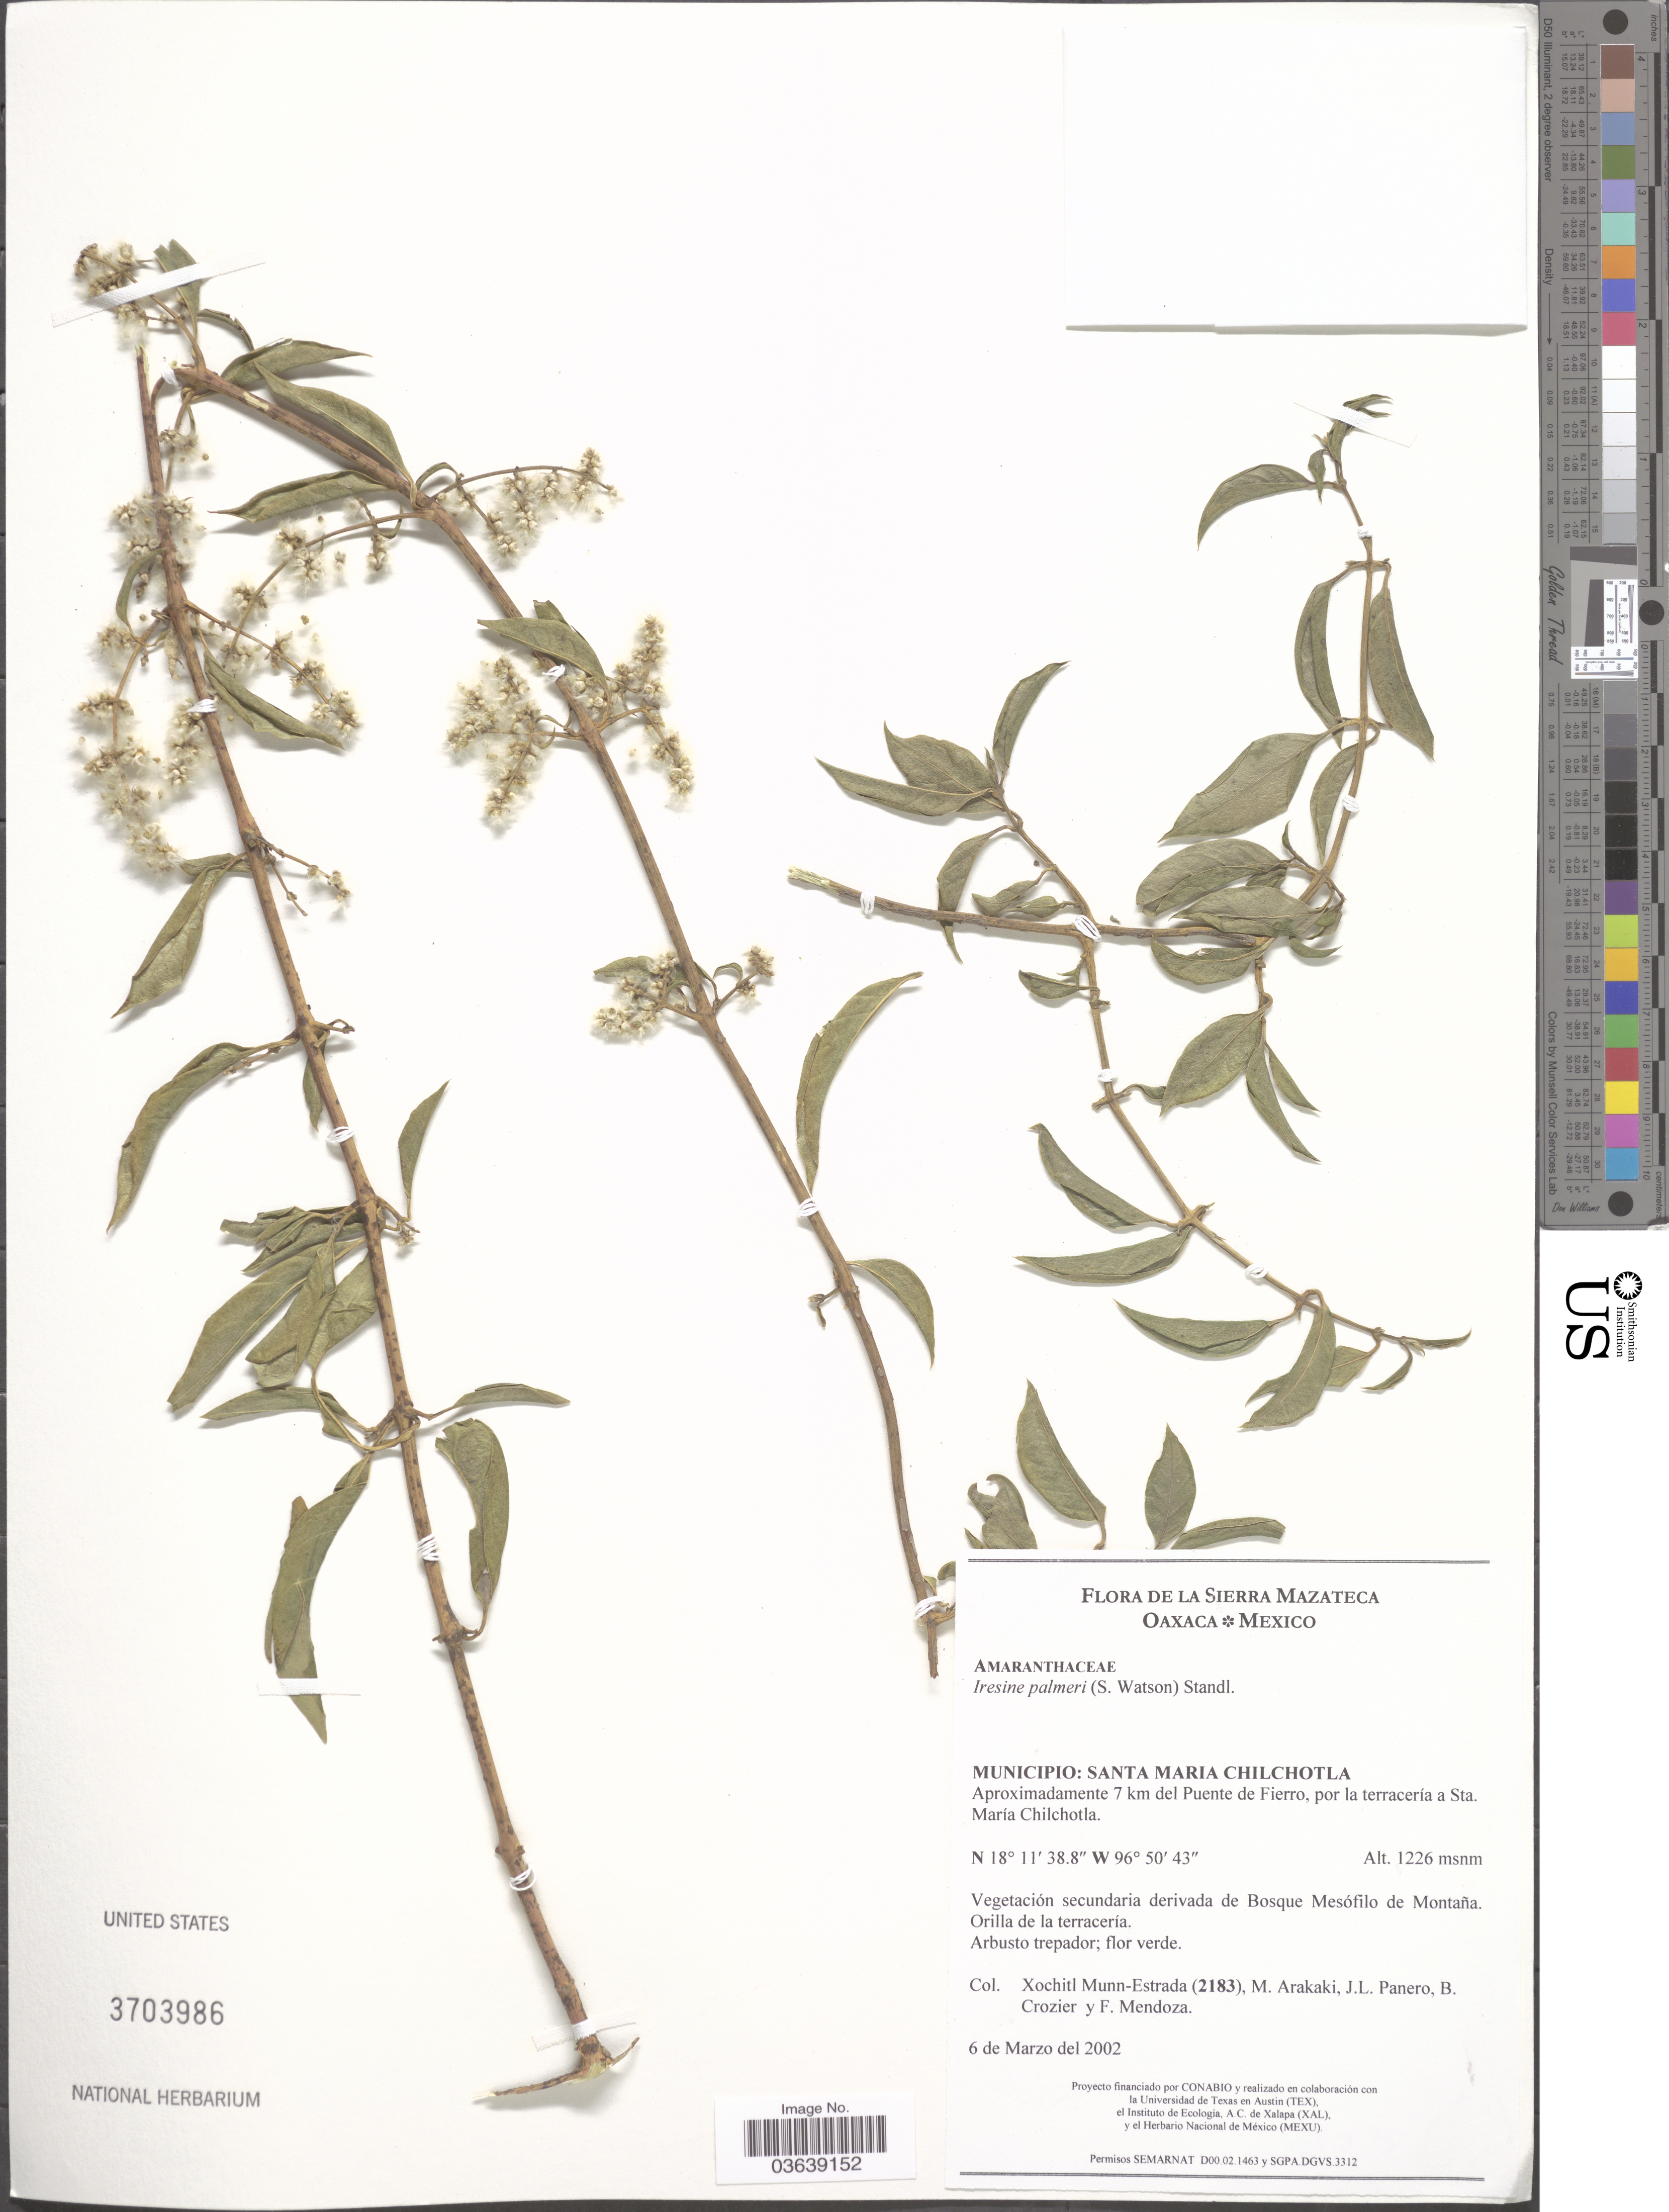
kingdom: Plantae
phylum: Tracheophyta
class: Magnoliopsida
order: Caryophyllales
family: Amaranthaceae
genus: Iresine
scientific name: Iresine palmeri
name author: (S. Watson) Standl.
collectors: X. Munn-Estrada, M. Arakaki, J. L. Panero, B. Crozier & F. Mendoza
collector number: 2183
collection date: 2002-03-06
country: Mexico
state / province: Oaxaca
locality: Municipio: Santa Maria Chilchotla. Aproximadamente 7 km del Puente de Fierro, por la terracería a Sta. María Chilchotla.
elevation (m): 1226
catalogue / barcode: US 3703986